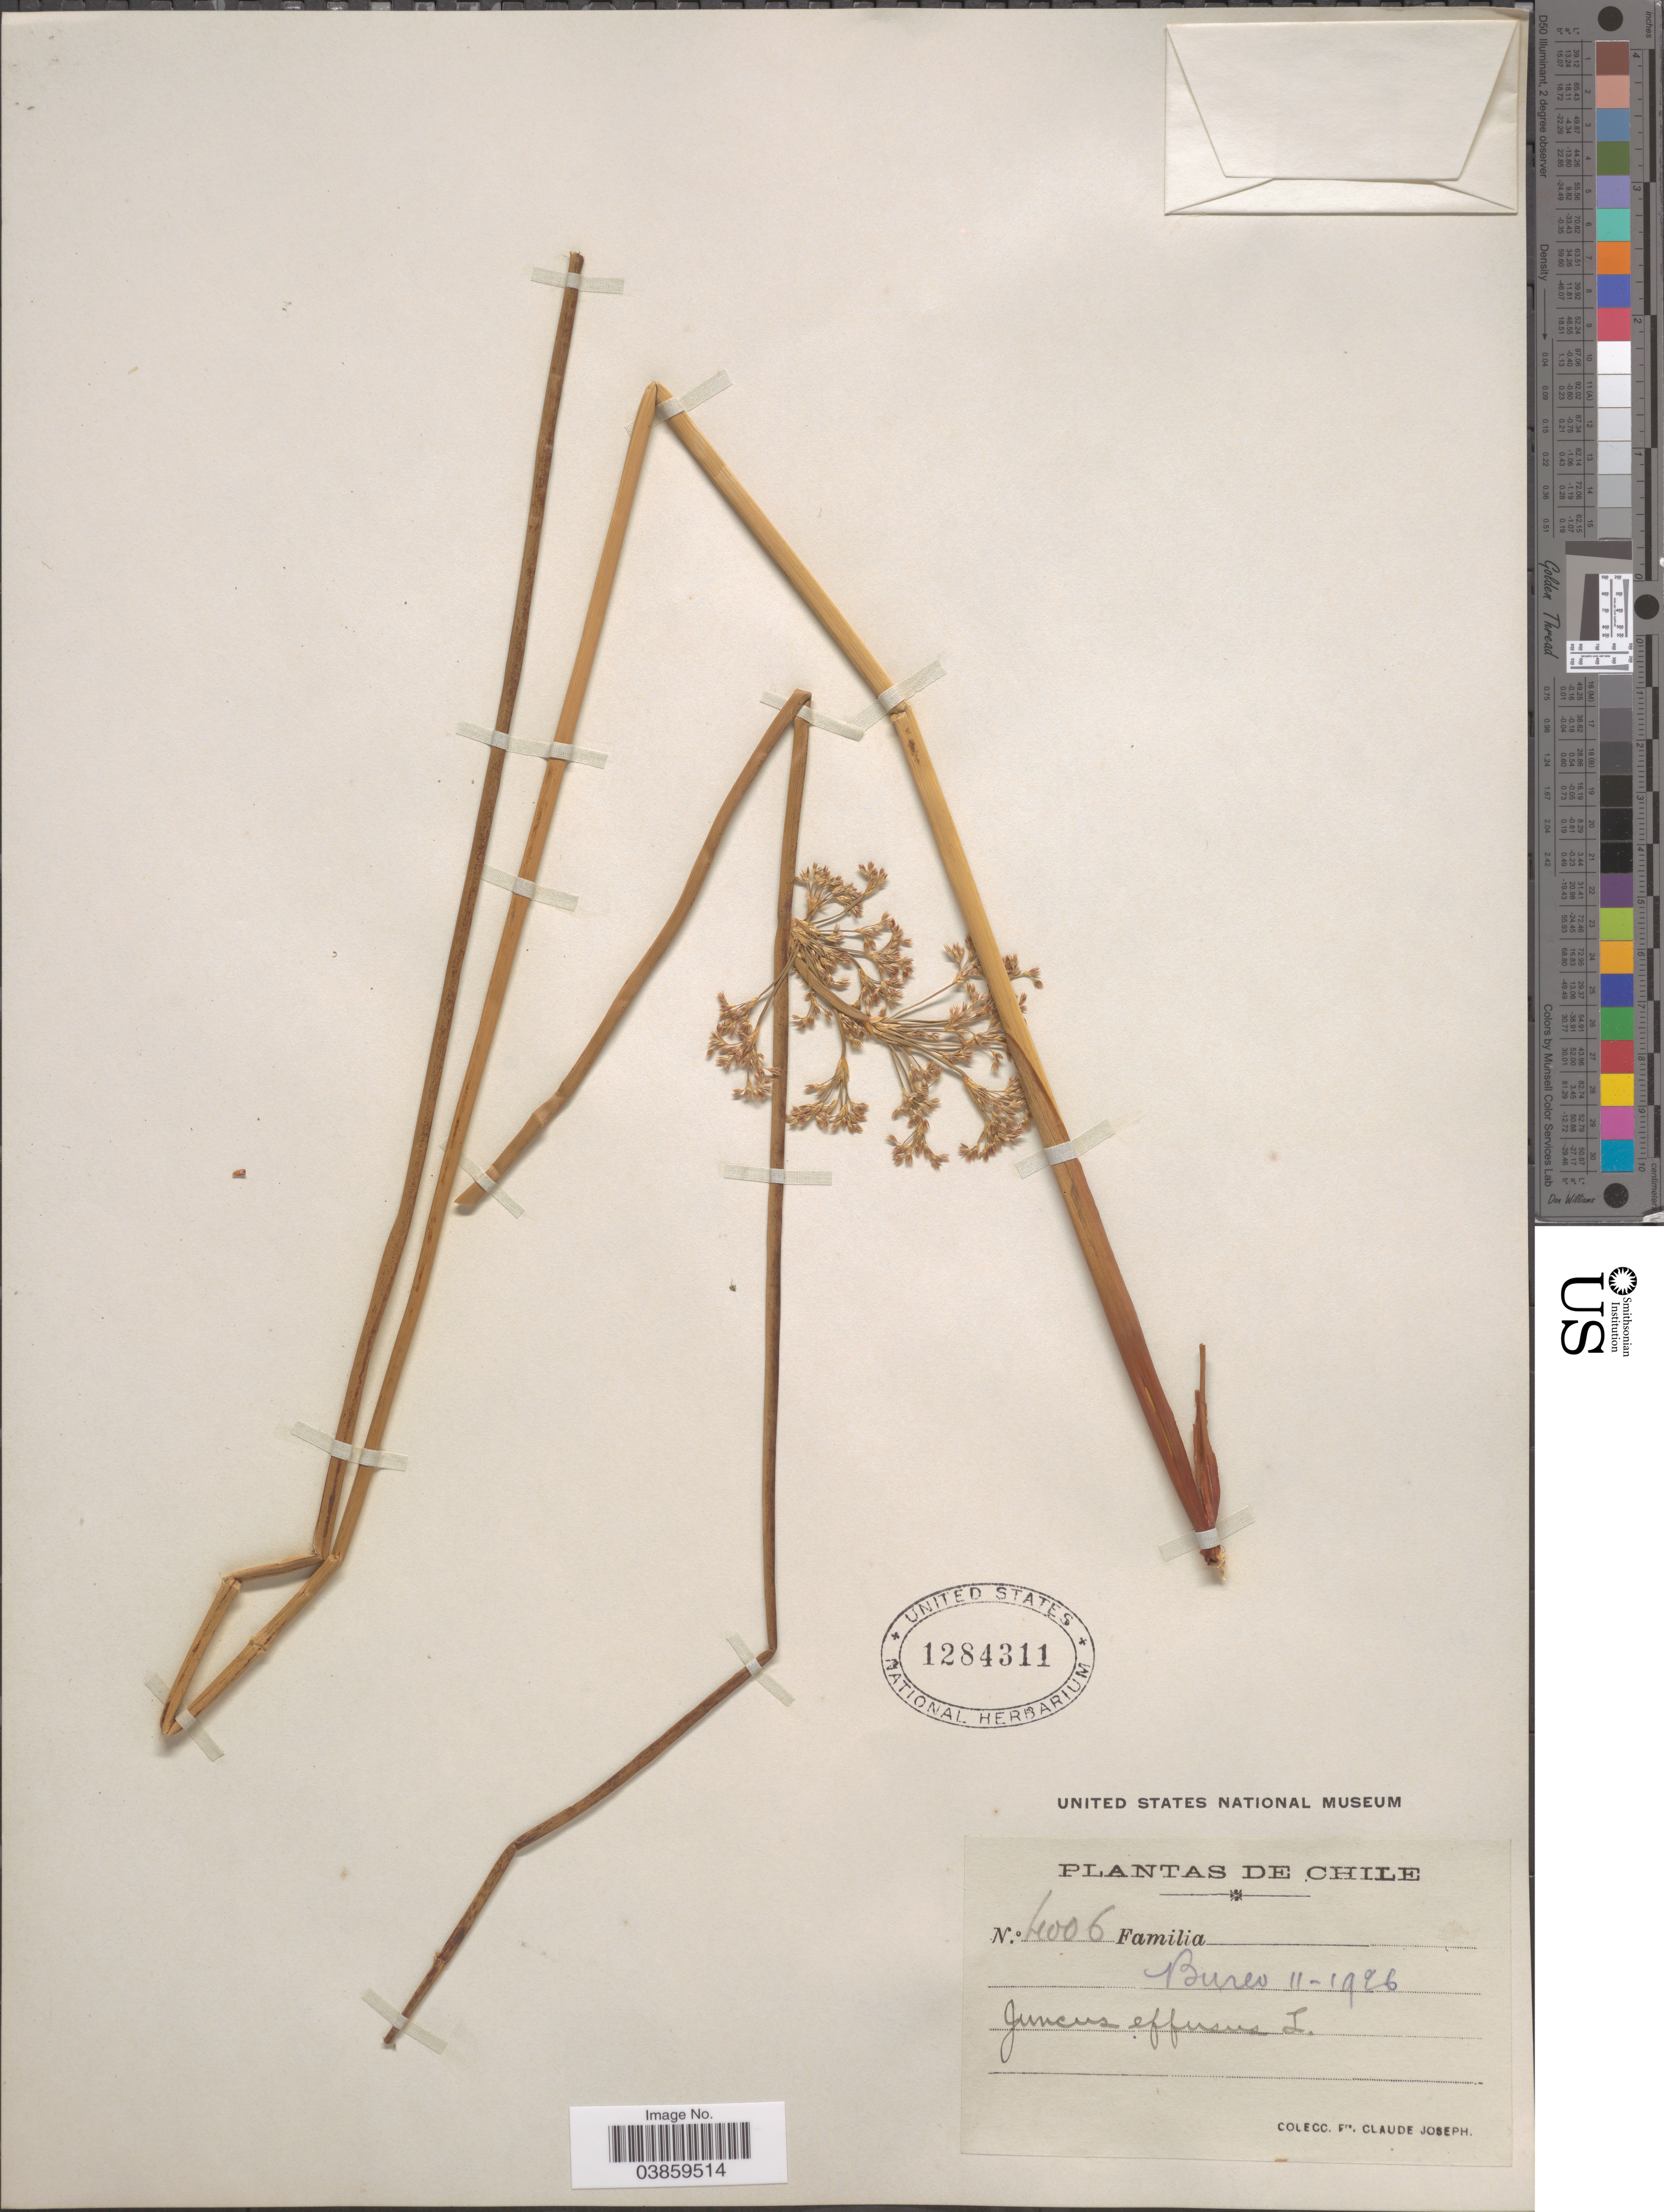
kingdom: Plantae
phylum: Tracheophyta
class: Liliopsida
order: Poales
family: Juncaceae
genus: Juncus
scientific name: Juncus effusus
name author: L.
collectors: Bro. Claude-Joseph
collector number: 4006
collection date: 1926-11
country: Chile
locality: Bureo.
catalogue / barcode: US 1284311